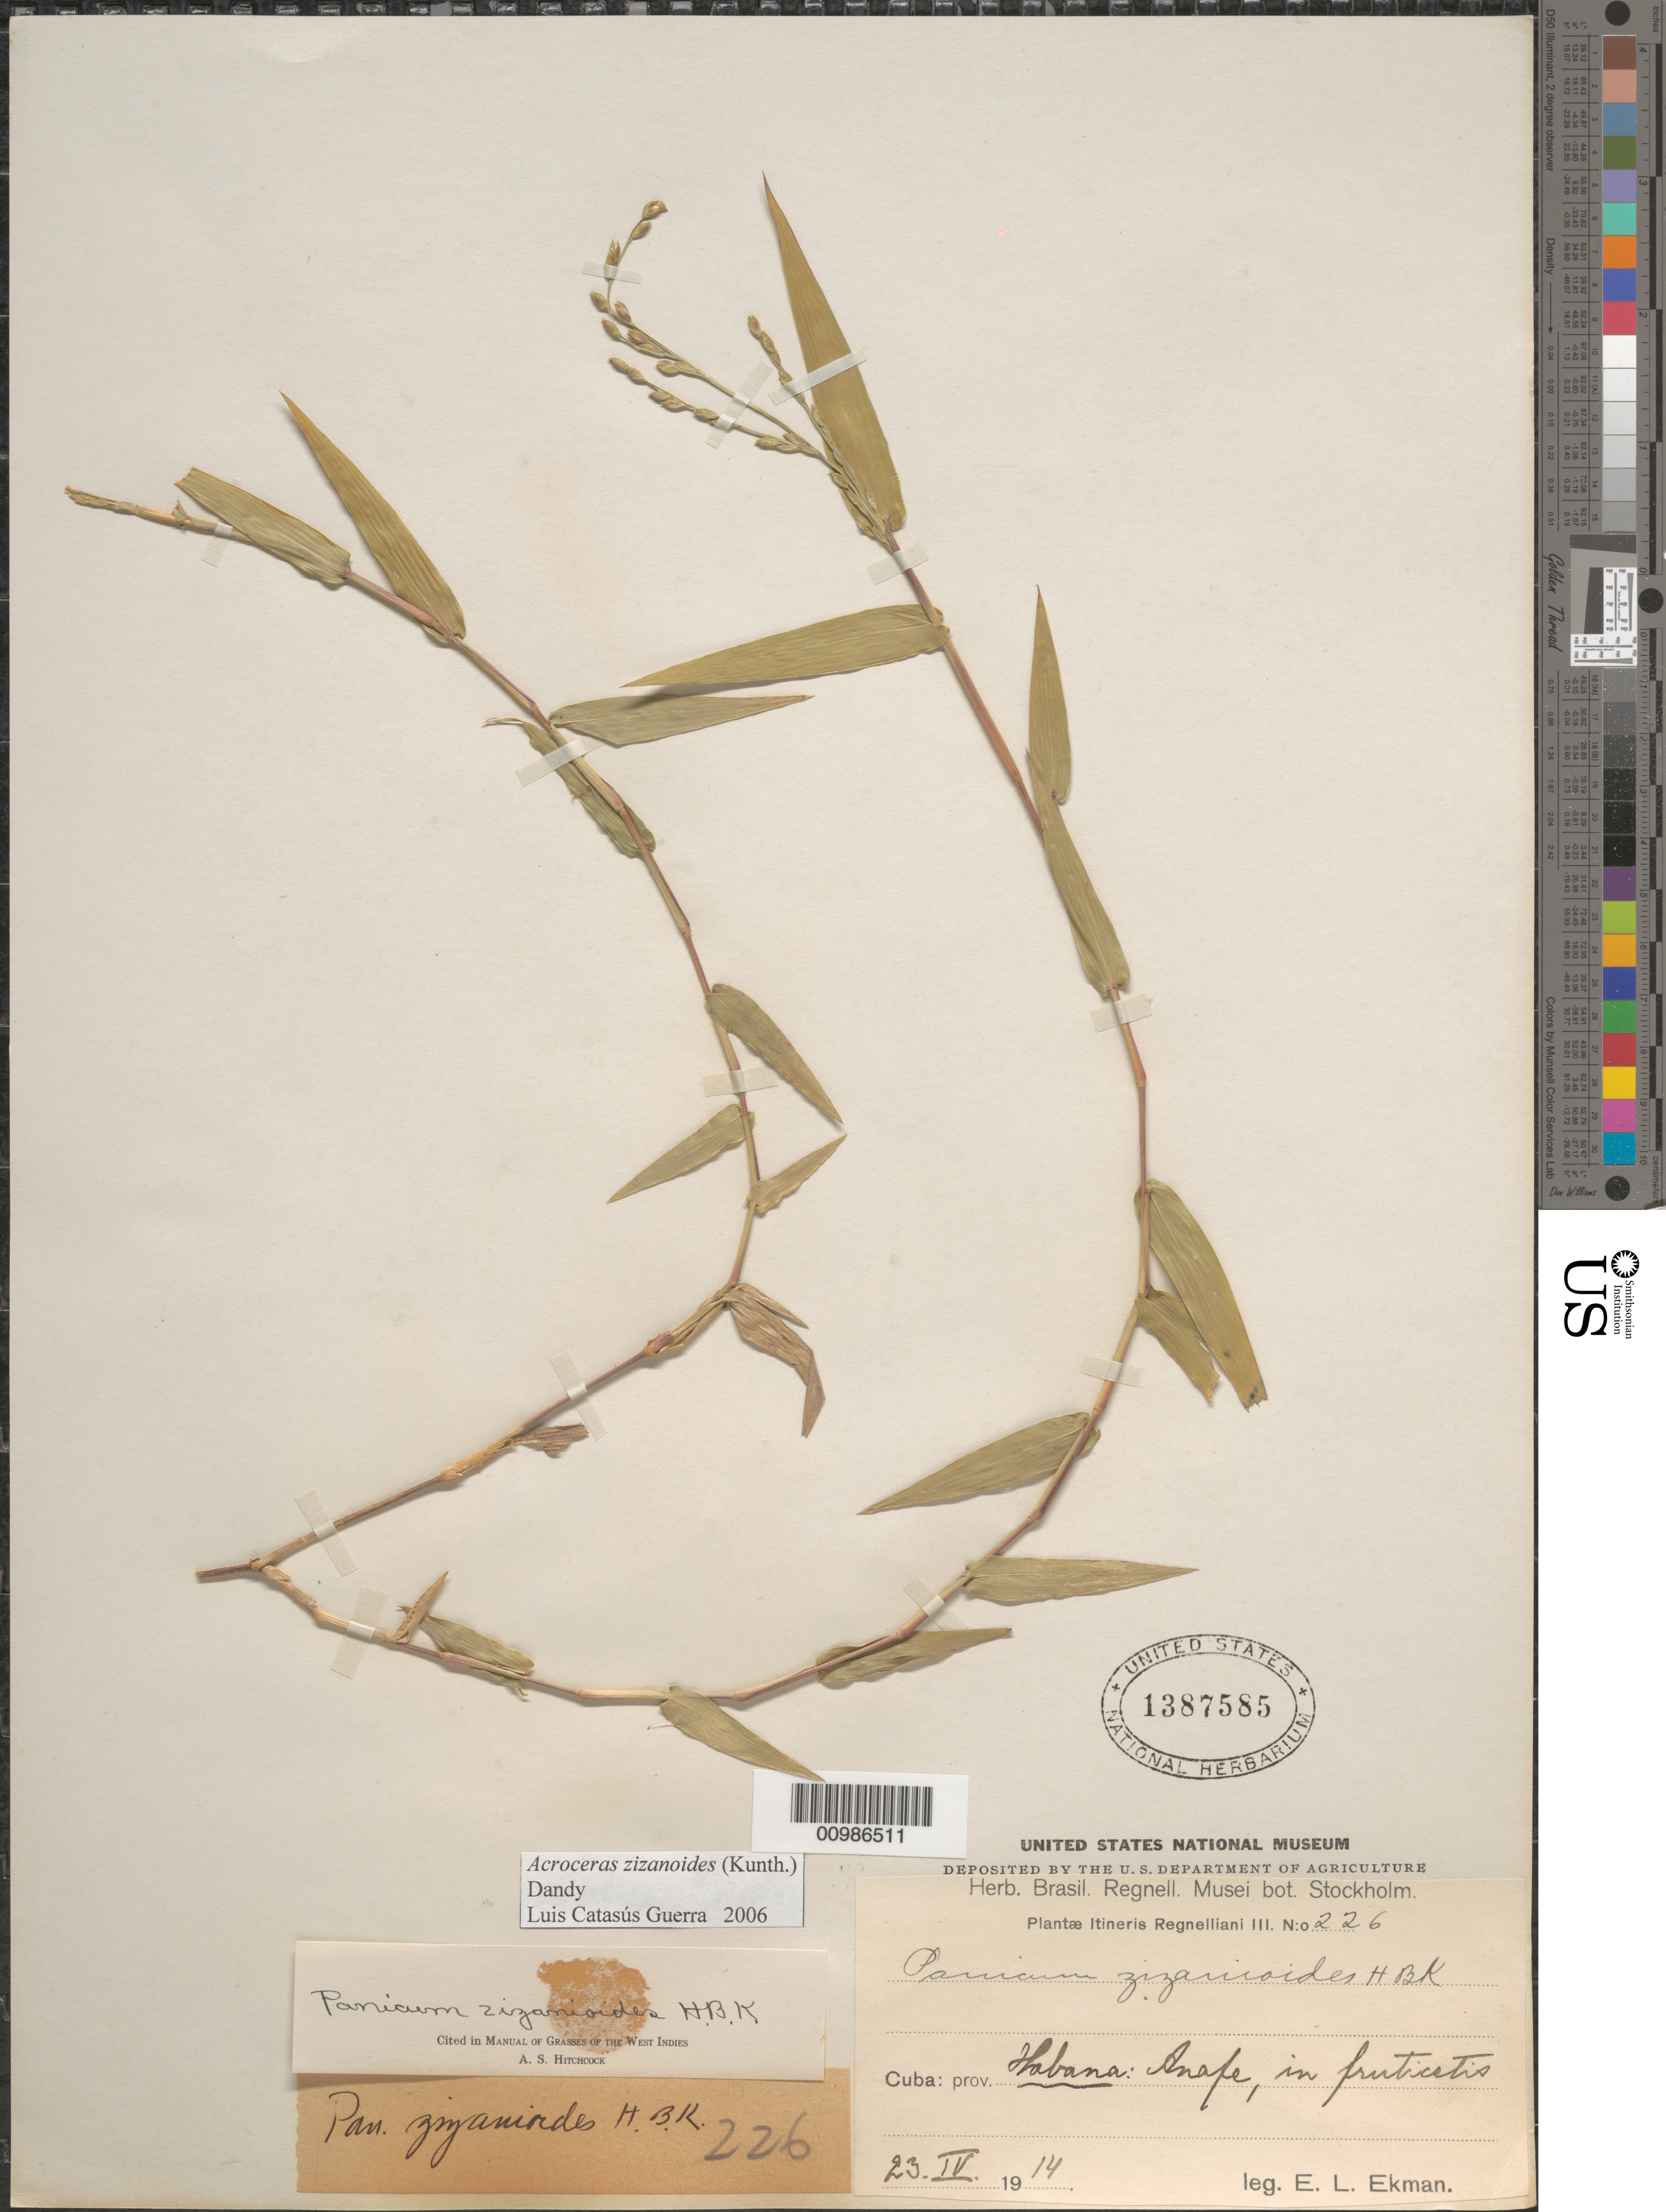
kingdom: Plantae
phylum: Tracheophyta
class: Liliopsida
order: Poales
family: Poaceae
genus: Acroceras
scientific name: Acroceras zizanioides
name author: (Kunth) Dandy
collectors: E. L. Ekman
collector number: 226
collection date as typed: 23 Apr 1914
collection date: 1914-04-23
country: Cuba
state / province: La Habana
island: Cuba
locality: Anafe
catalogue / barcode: US 1387585